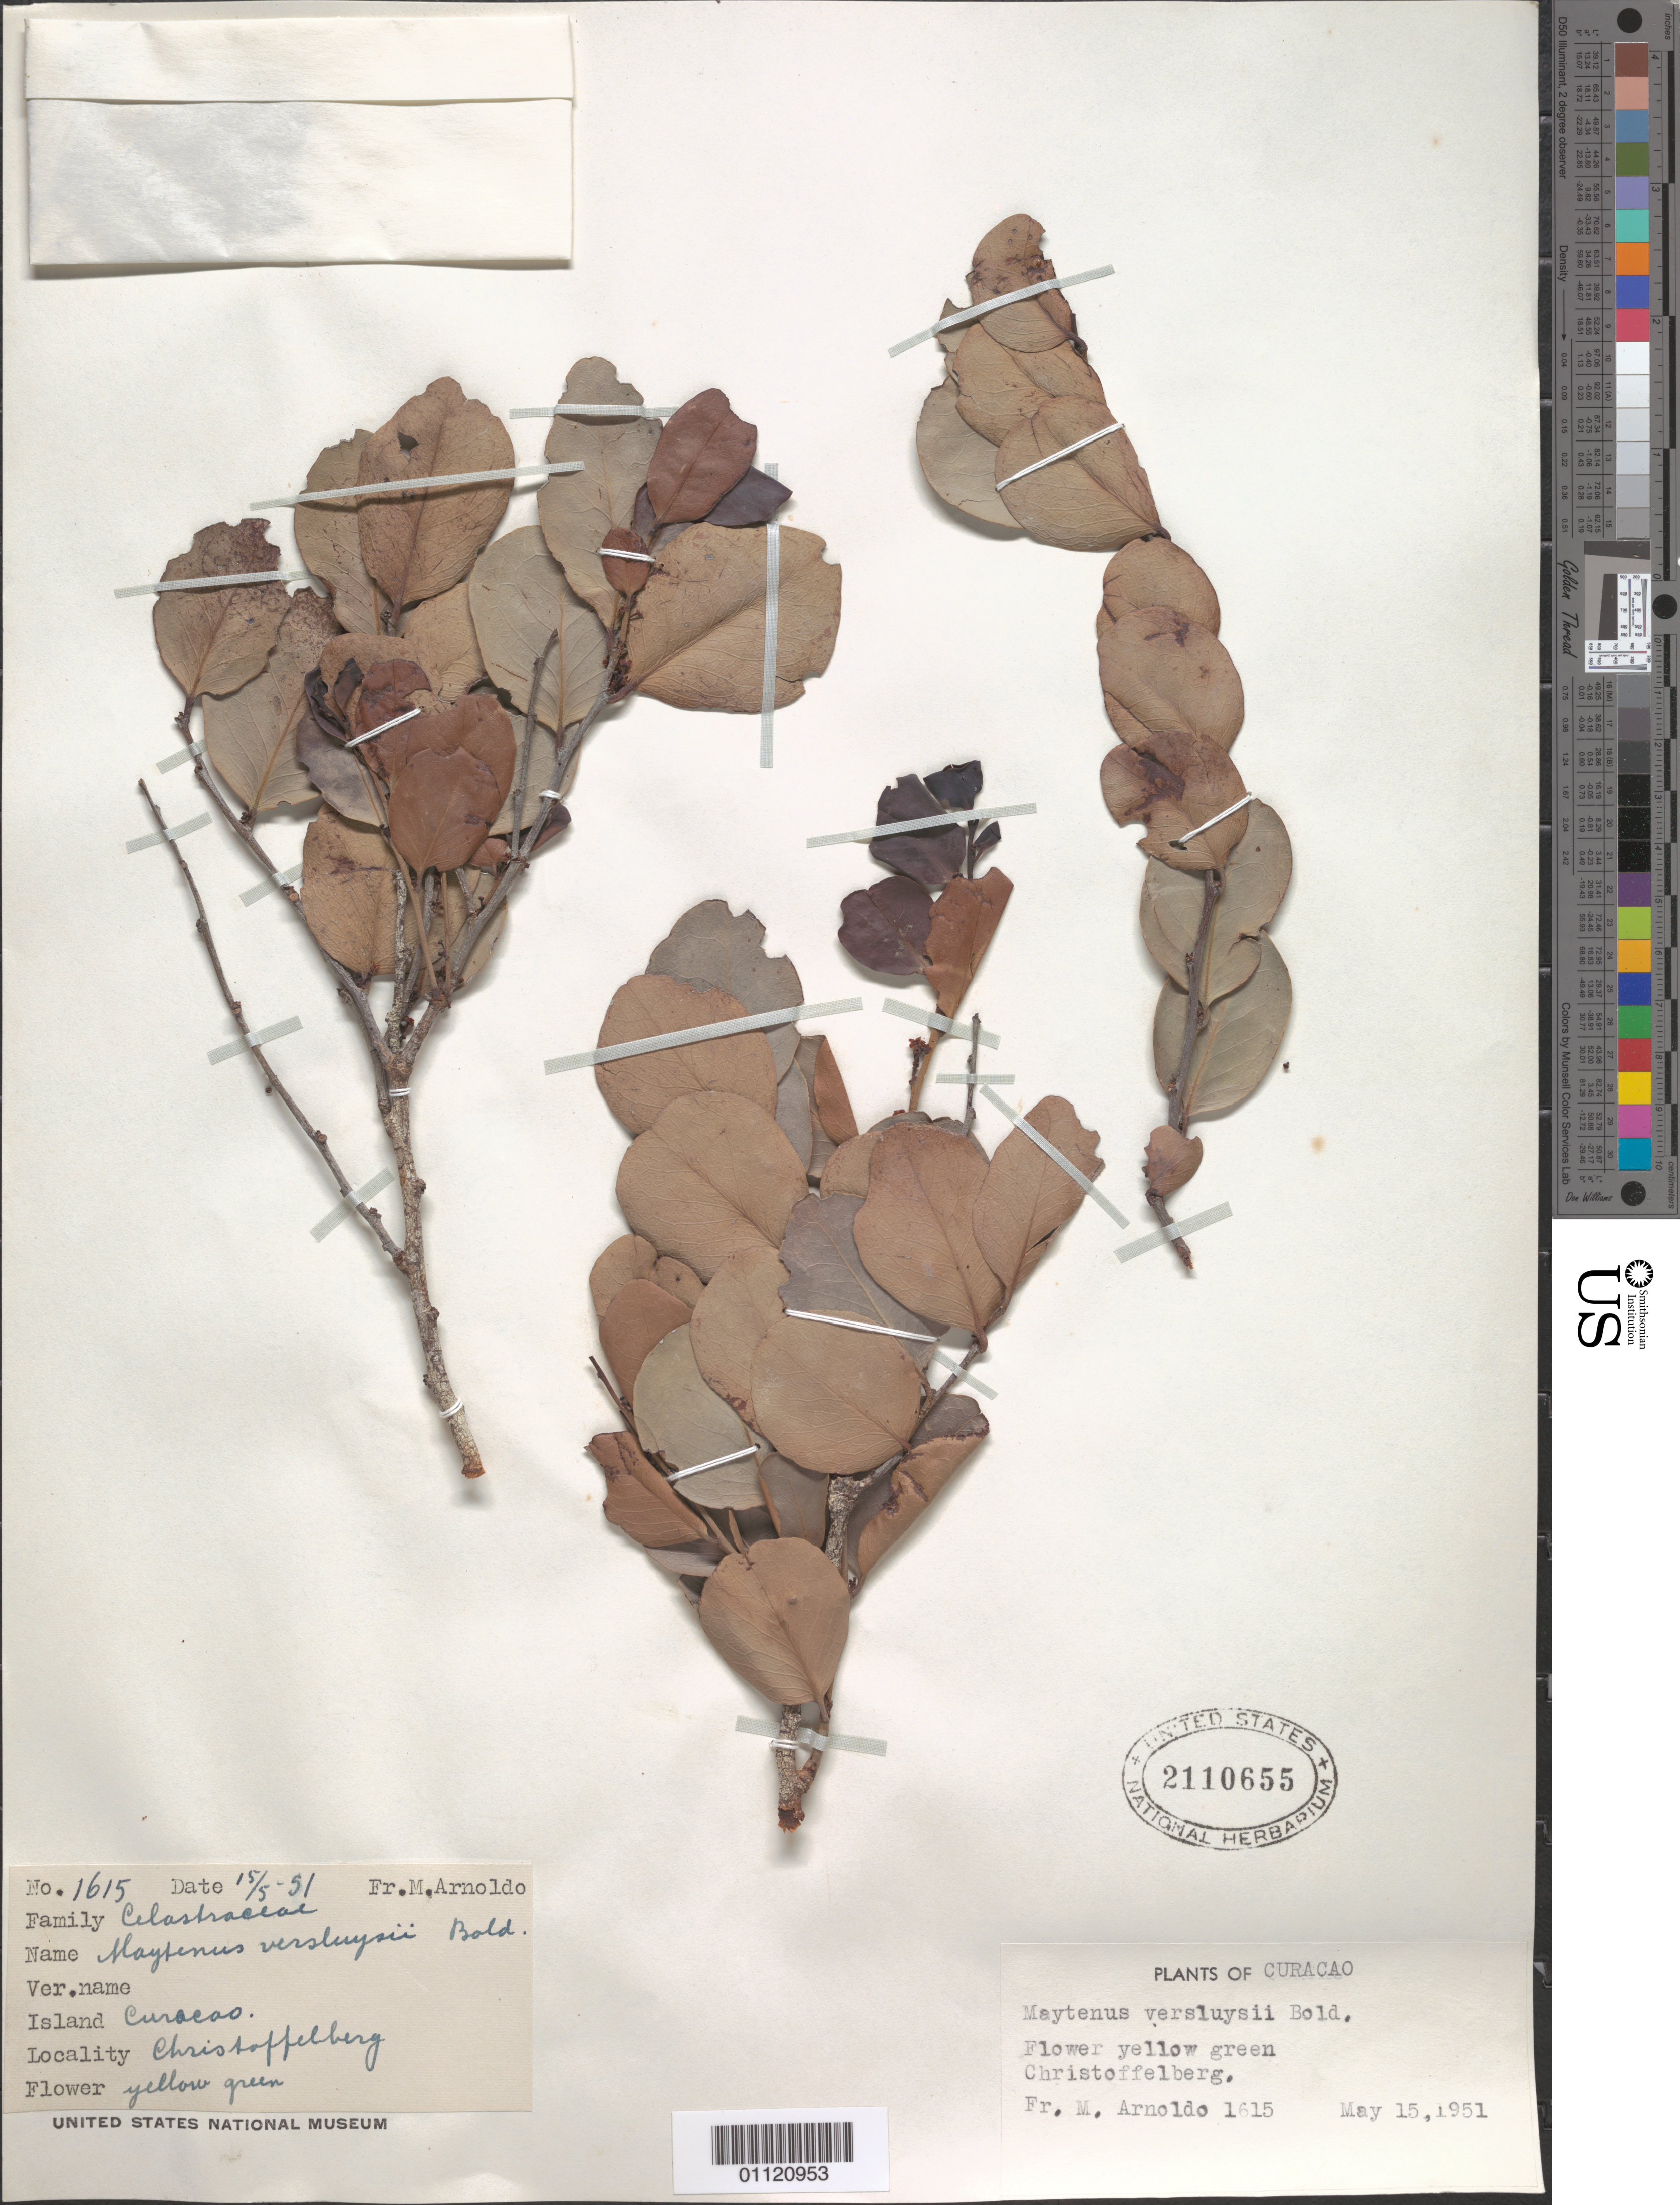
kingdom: Plantae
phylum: Tracheophyta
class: Magnoliopsida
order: Celastrales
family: Celastraceae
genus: Maytenus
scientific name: Maytenus versluysii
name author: Bold.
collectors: N. Arnoldo-Broeders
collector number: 1615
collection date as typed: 15 May 1951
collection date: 1951-05-15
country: Curaçao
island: Curaçao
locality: Christoffelberg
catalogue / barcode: US 2110655